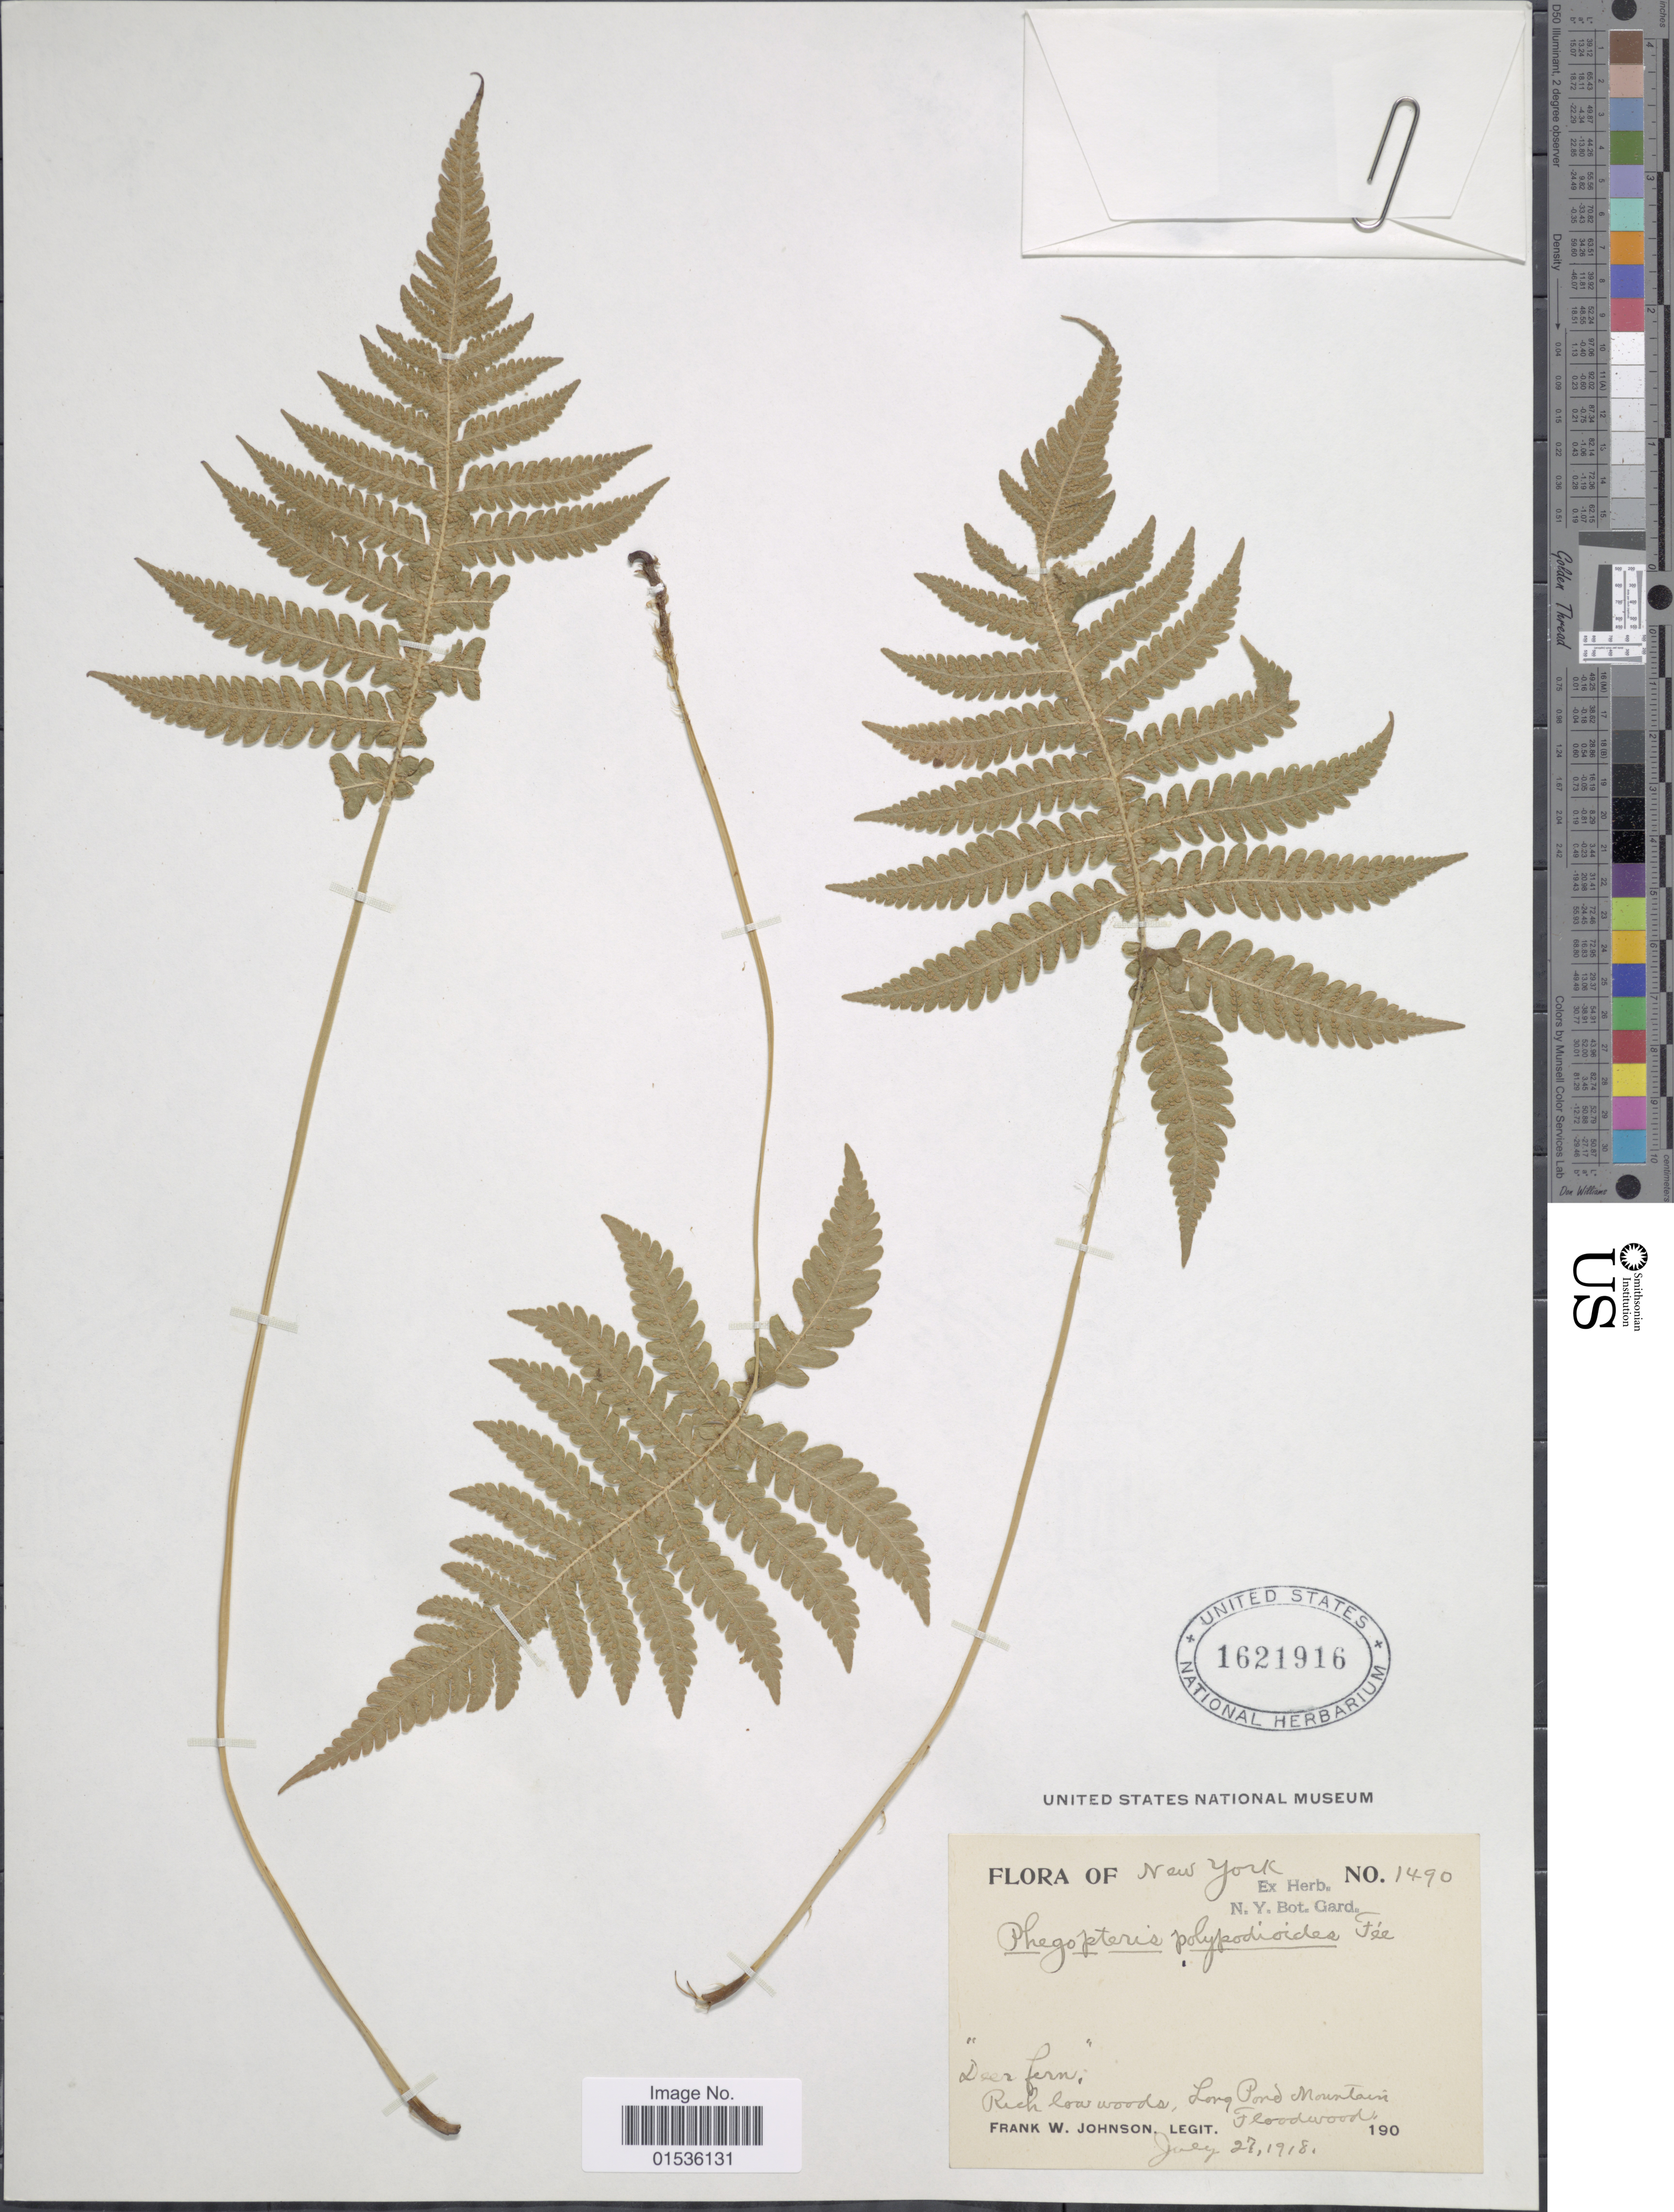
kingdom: Plantae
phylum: Tracheophyta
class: Polypodiopsida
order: Polypodiales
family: Thelypteridaceae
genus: Phegopteris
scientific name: Phegopteris connectilis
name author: (Michx.) Watt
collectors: F. W. Johnson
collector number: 1490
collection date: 1918-07-27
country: United States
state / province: New York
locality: Rich low woods, Long Pond Mountain, Floodwood.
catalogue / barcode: US 1621916